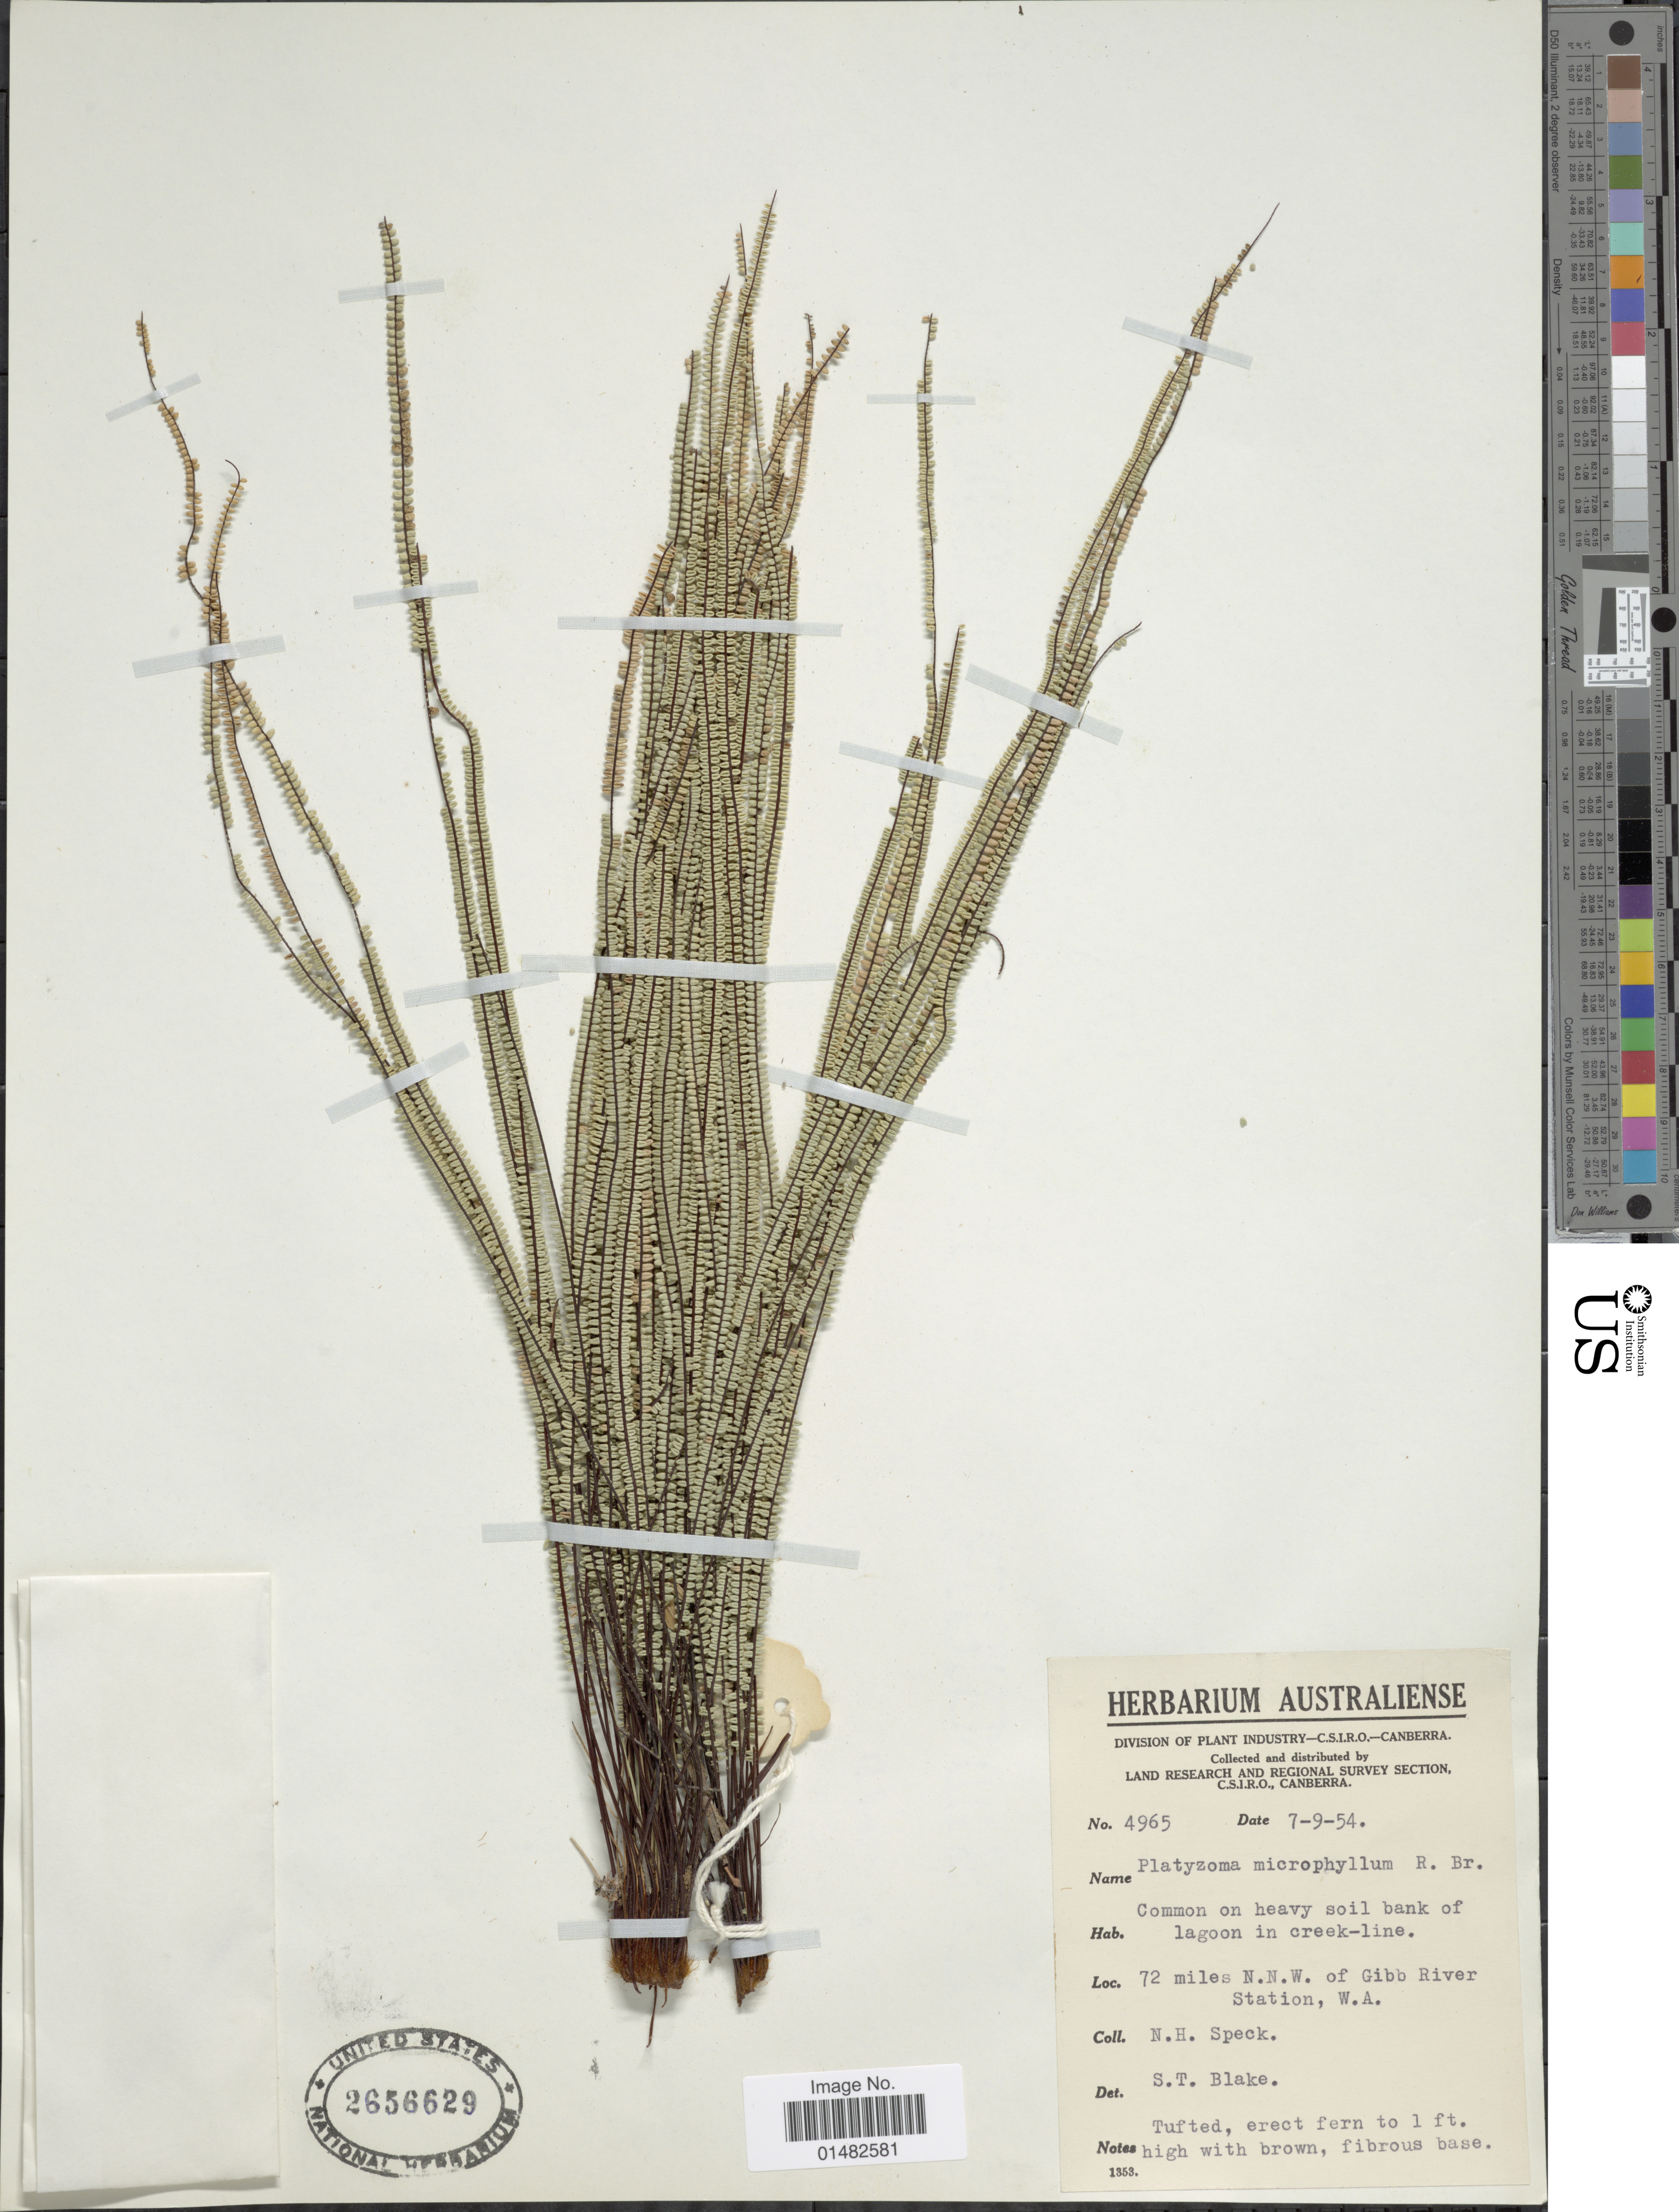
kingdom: Plantae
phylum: Tracheophyta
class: Polypodiopsida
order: Polypodiales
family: Pteridaceae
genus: Pteris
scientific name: Pteris platyzomopsis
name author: Christenh. & H. Schneid.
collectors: N. Speck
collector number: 4965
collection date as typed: Transcribed d/m/y: 7/9/54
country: Australia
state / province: Western Australia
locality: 72 miles N.N.W. of Gibb River Station, W.A.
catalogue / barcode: US 2656629